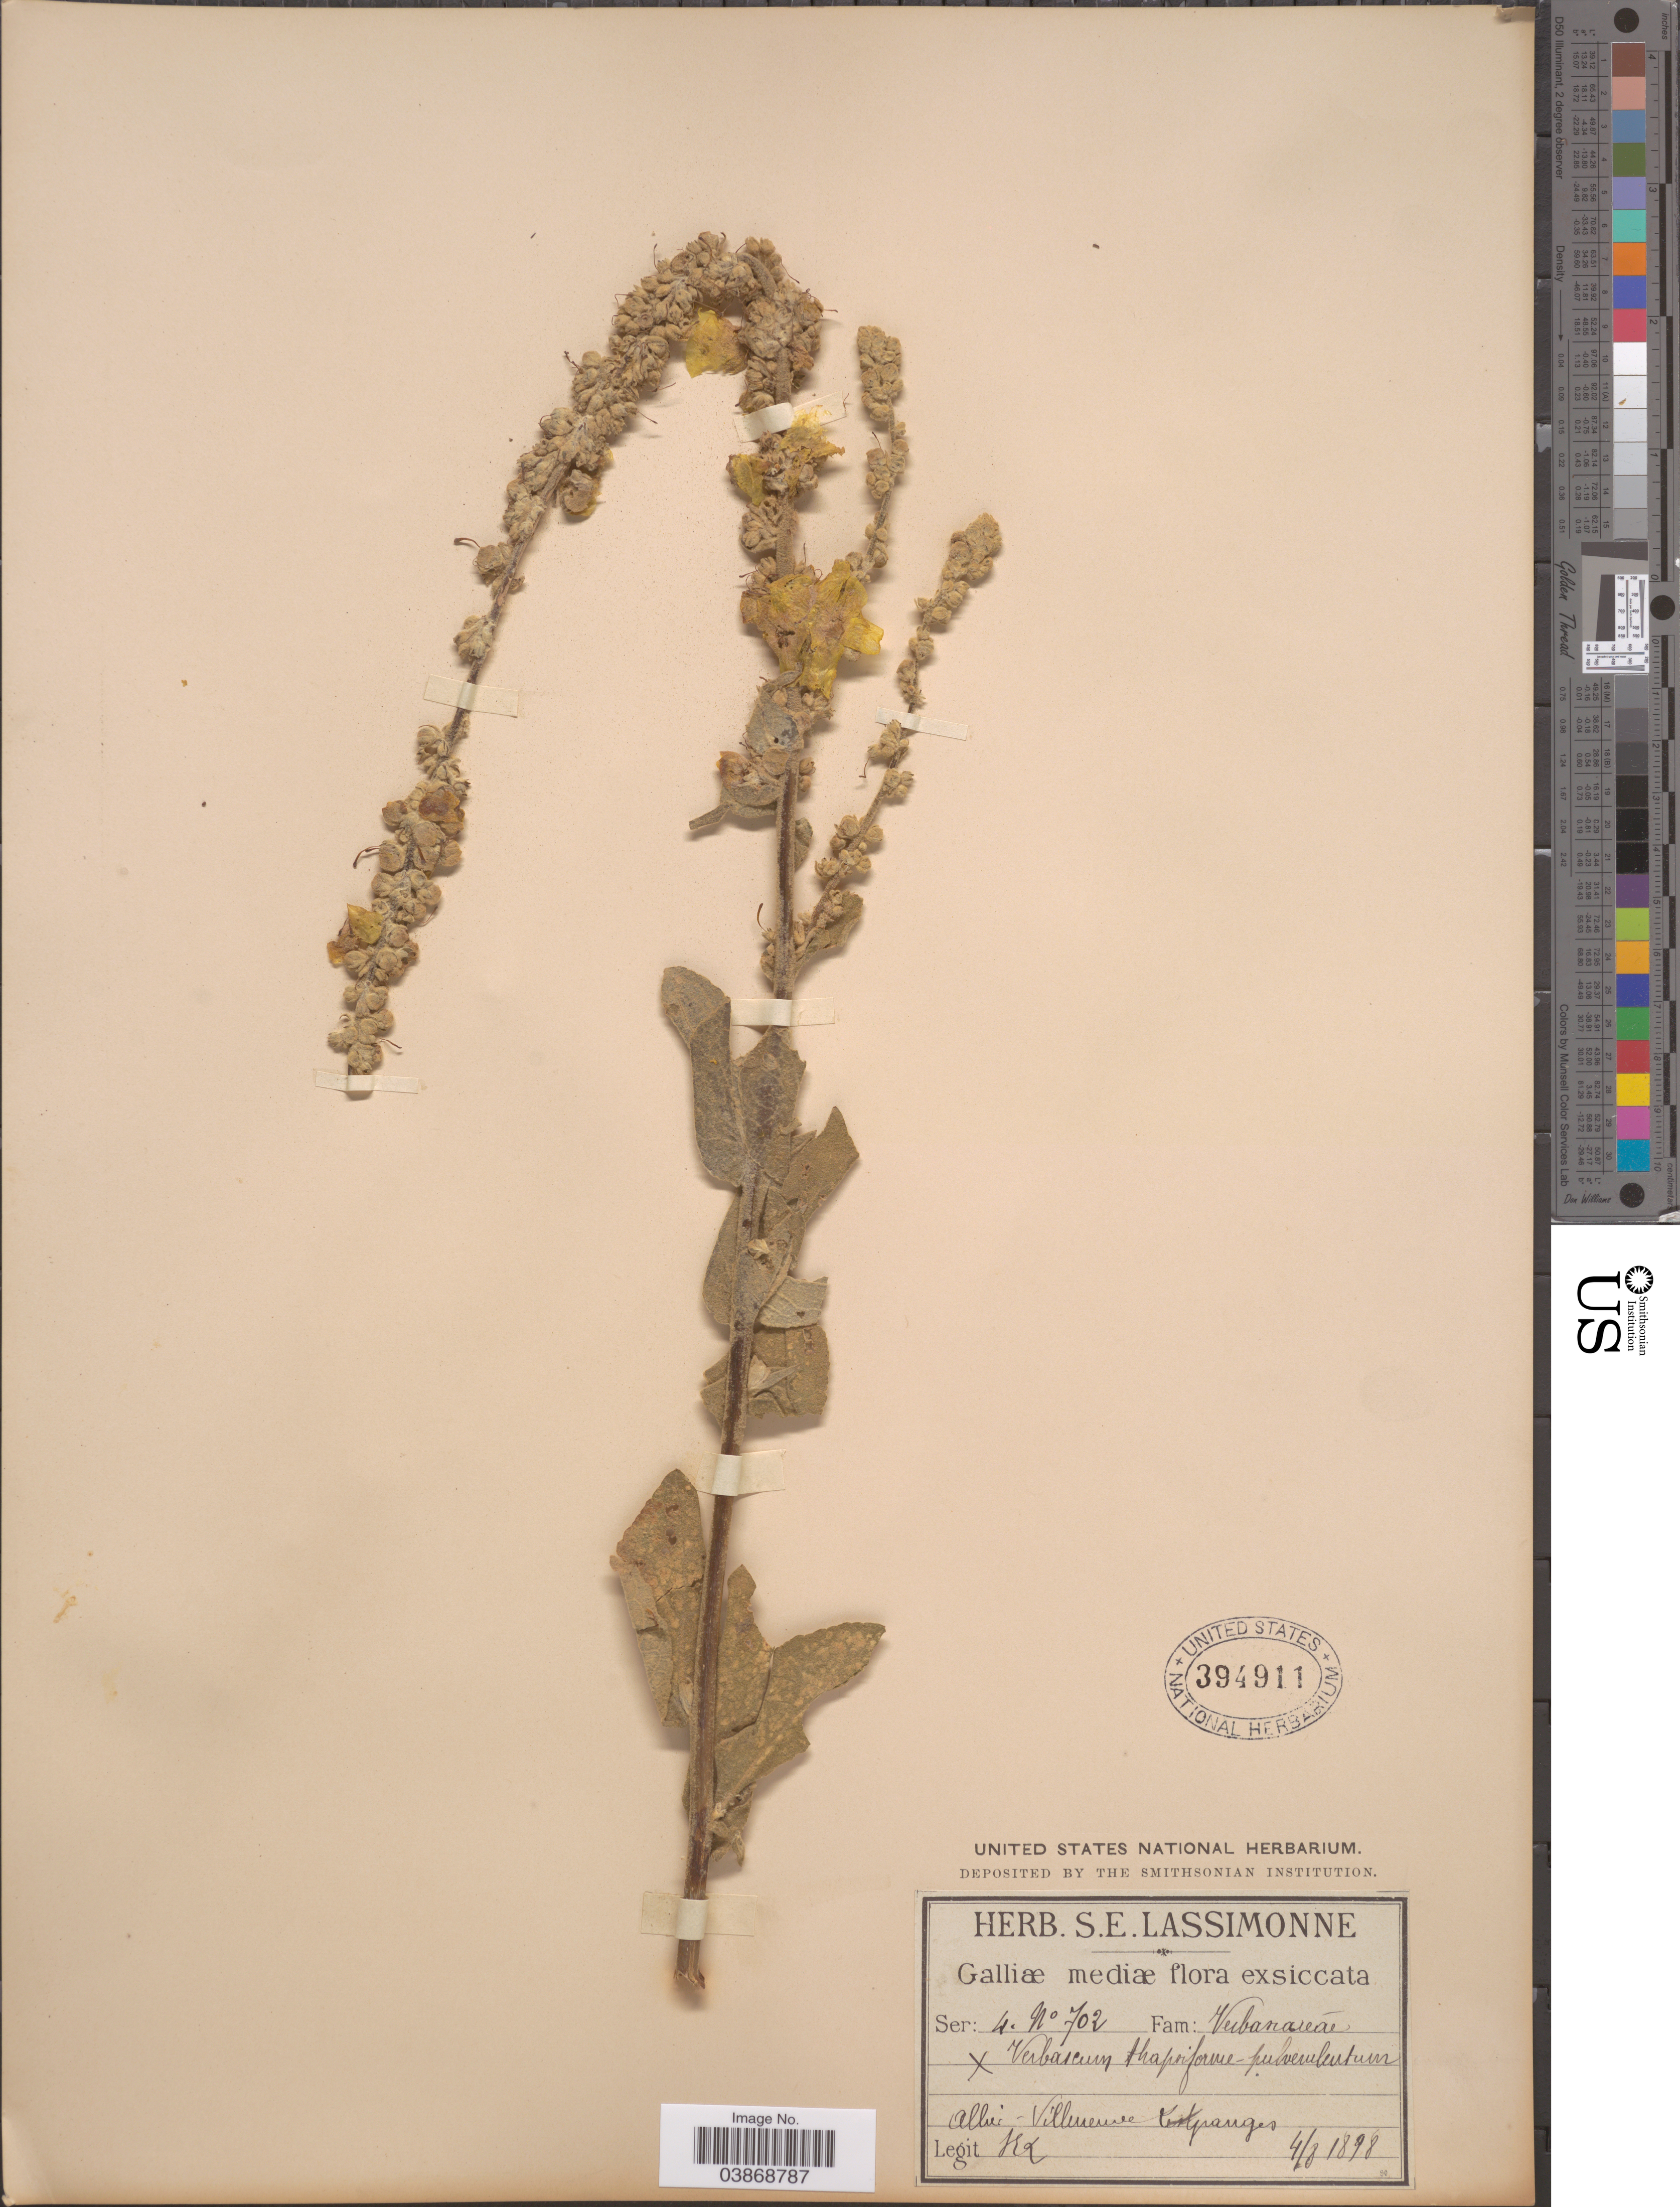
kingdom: Plantae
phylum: Tracheophyta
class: Magnoliopsida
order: Lamiales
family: Scrophulariaceae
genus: Verbascum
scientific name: Verbascum thapsiforme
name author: Schrad.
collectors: S. Lassimonne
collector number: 702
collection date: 1898-08-04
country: France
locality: Galliæ mediæ. Allier - Villeneuve Granges.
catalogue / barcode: US 394911